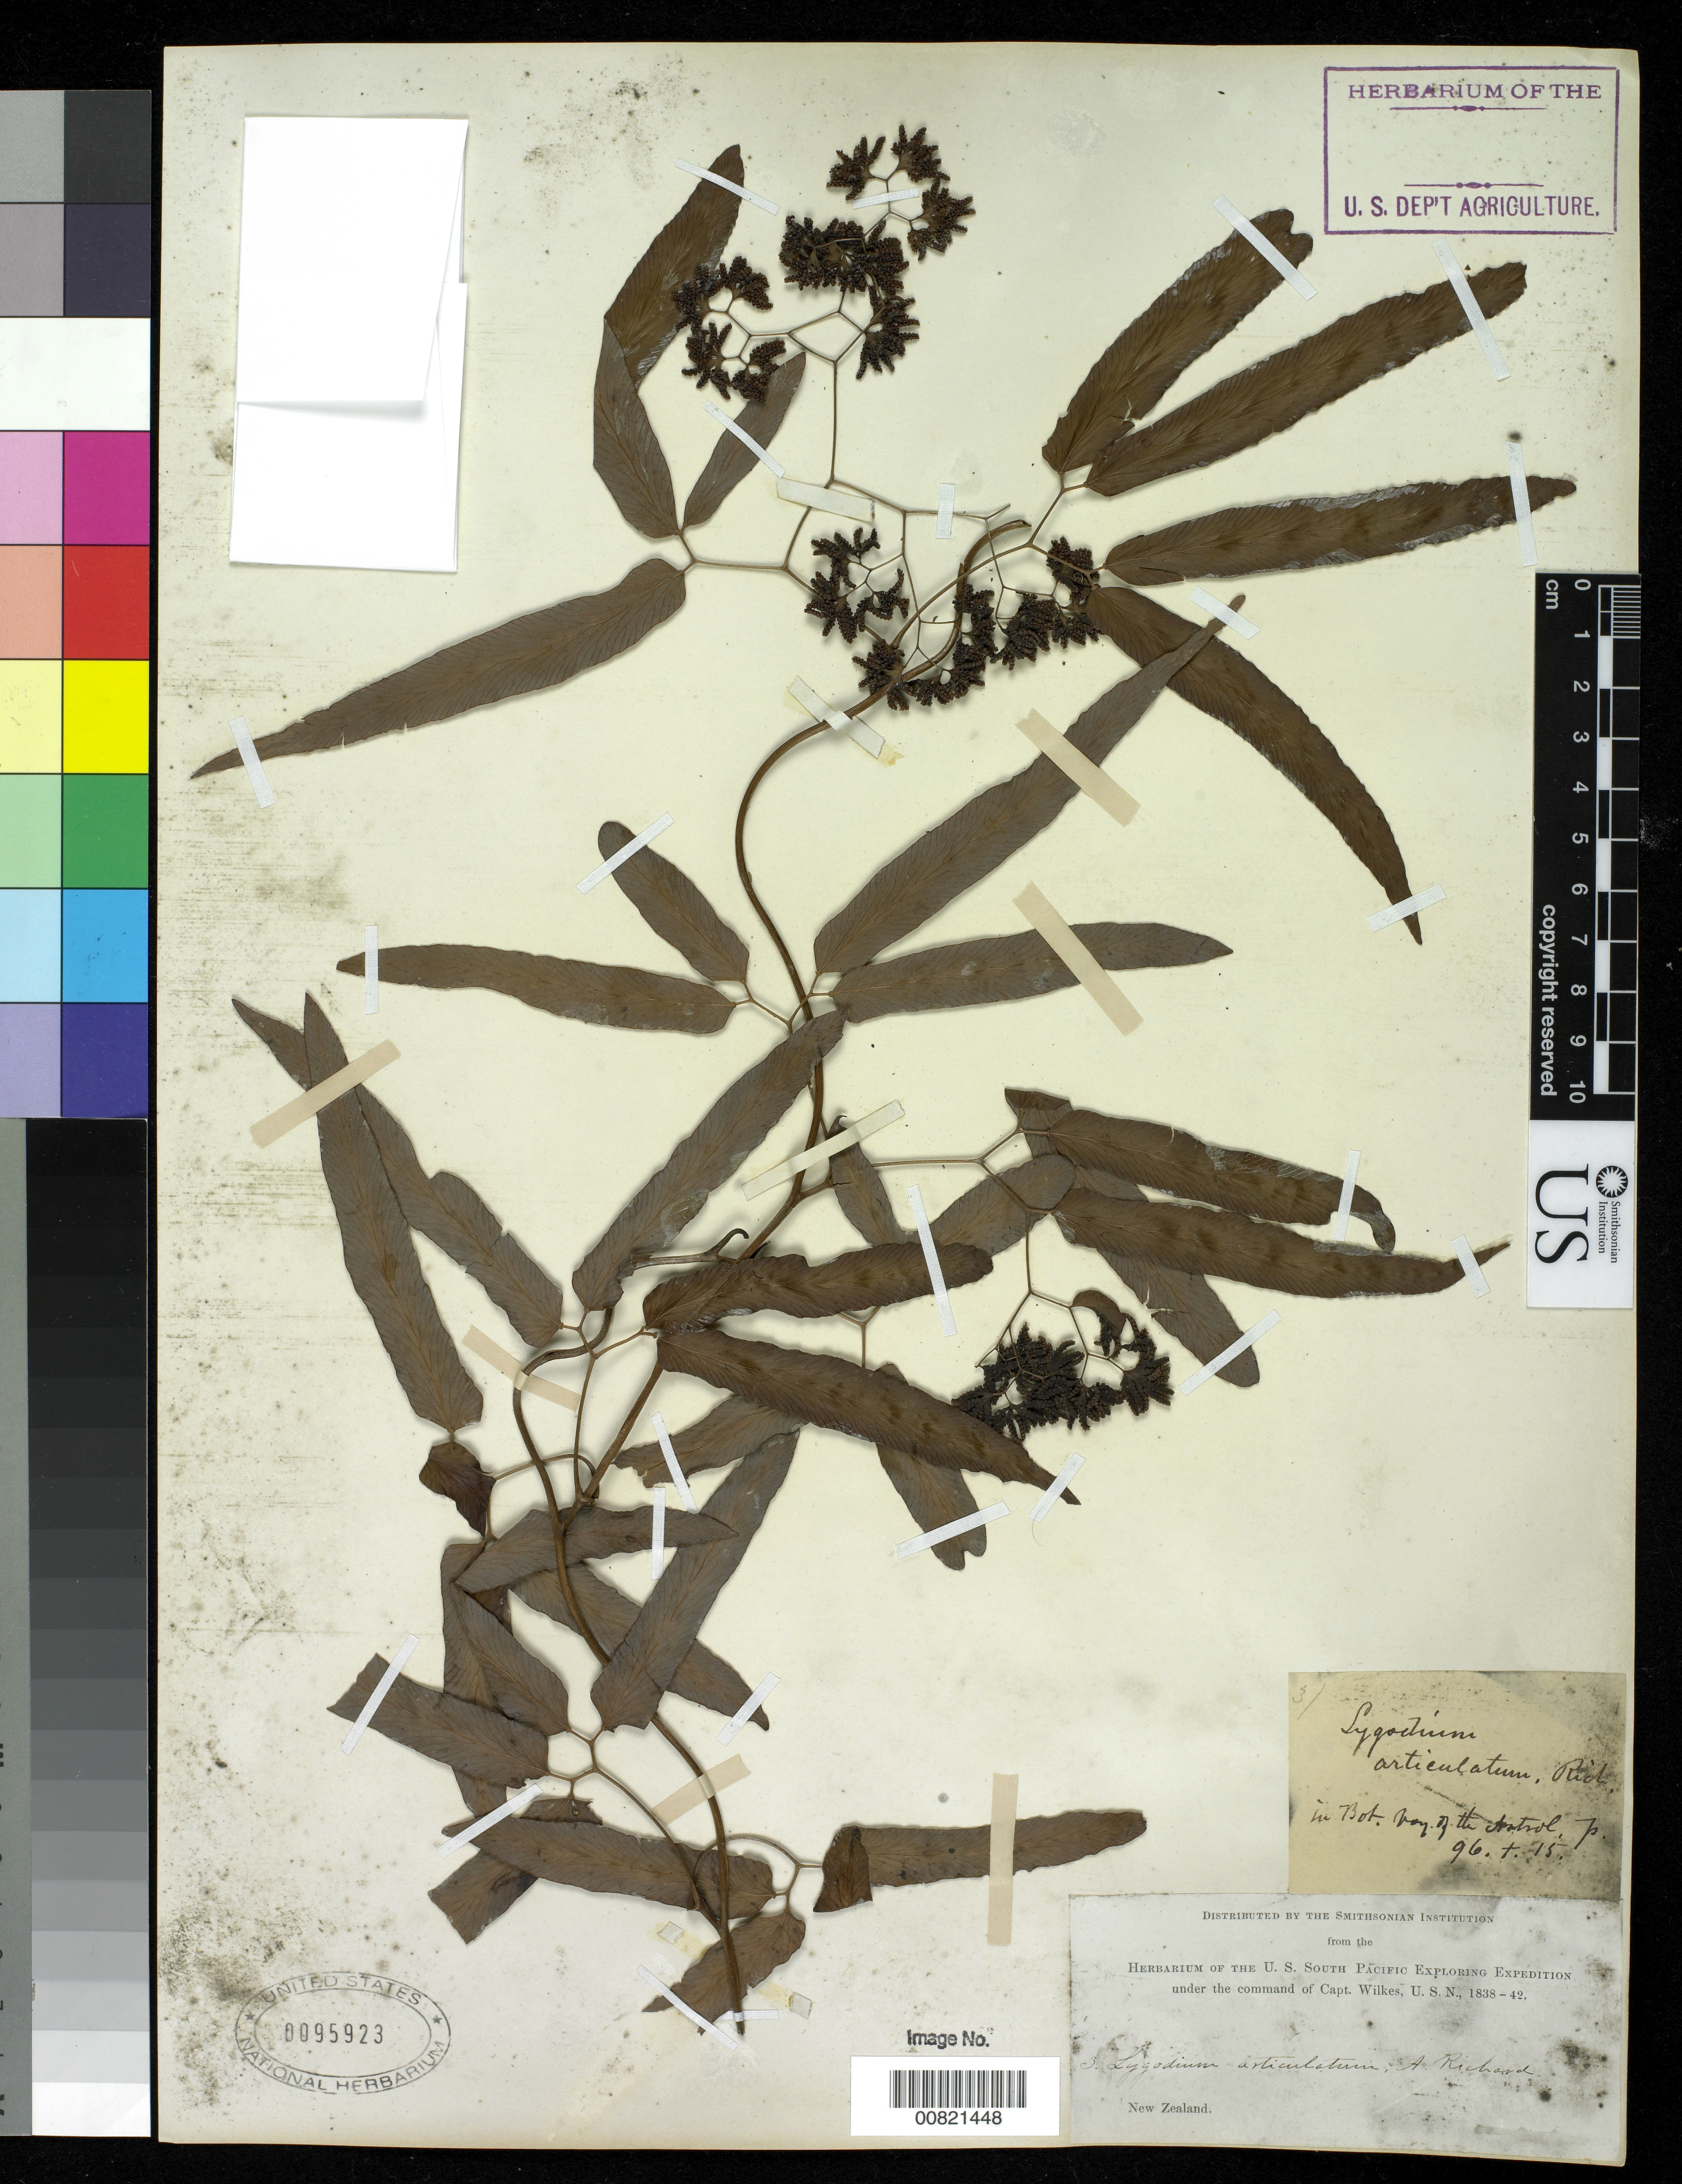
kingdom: Plantae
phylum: Tracheophyta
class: Polypodiopsida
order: Schizaeales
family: Lygodiaceae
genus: Lygodium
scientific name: Lygodium articulatum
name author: A. Rich.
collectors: Wilkes Explor. Exped.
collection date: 1838/1842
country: New Zealand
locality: New Zealand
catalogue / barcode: US 95923